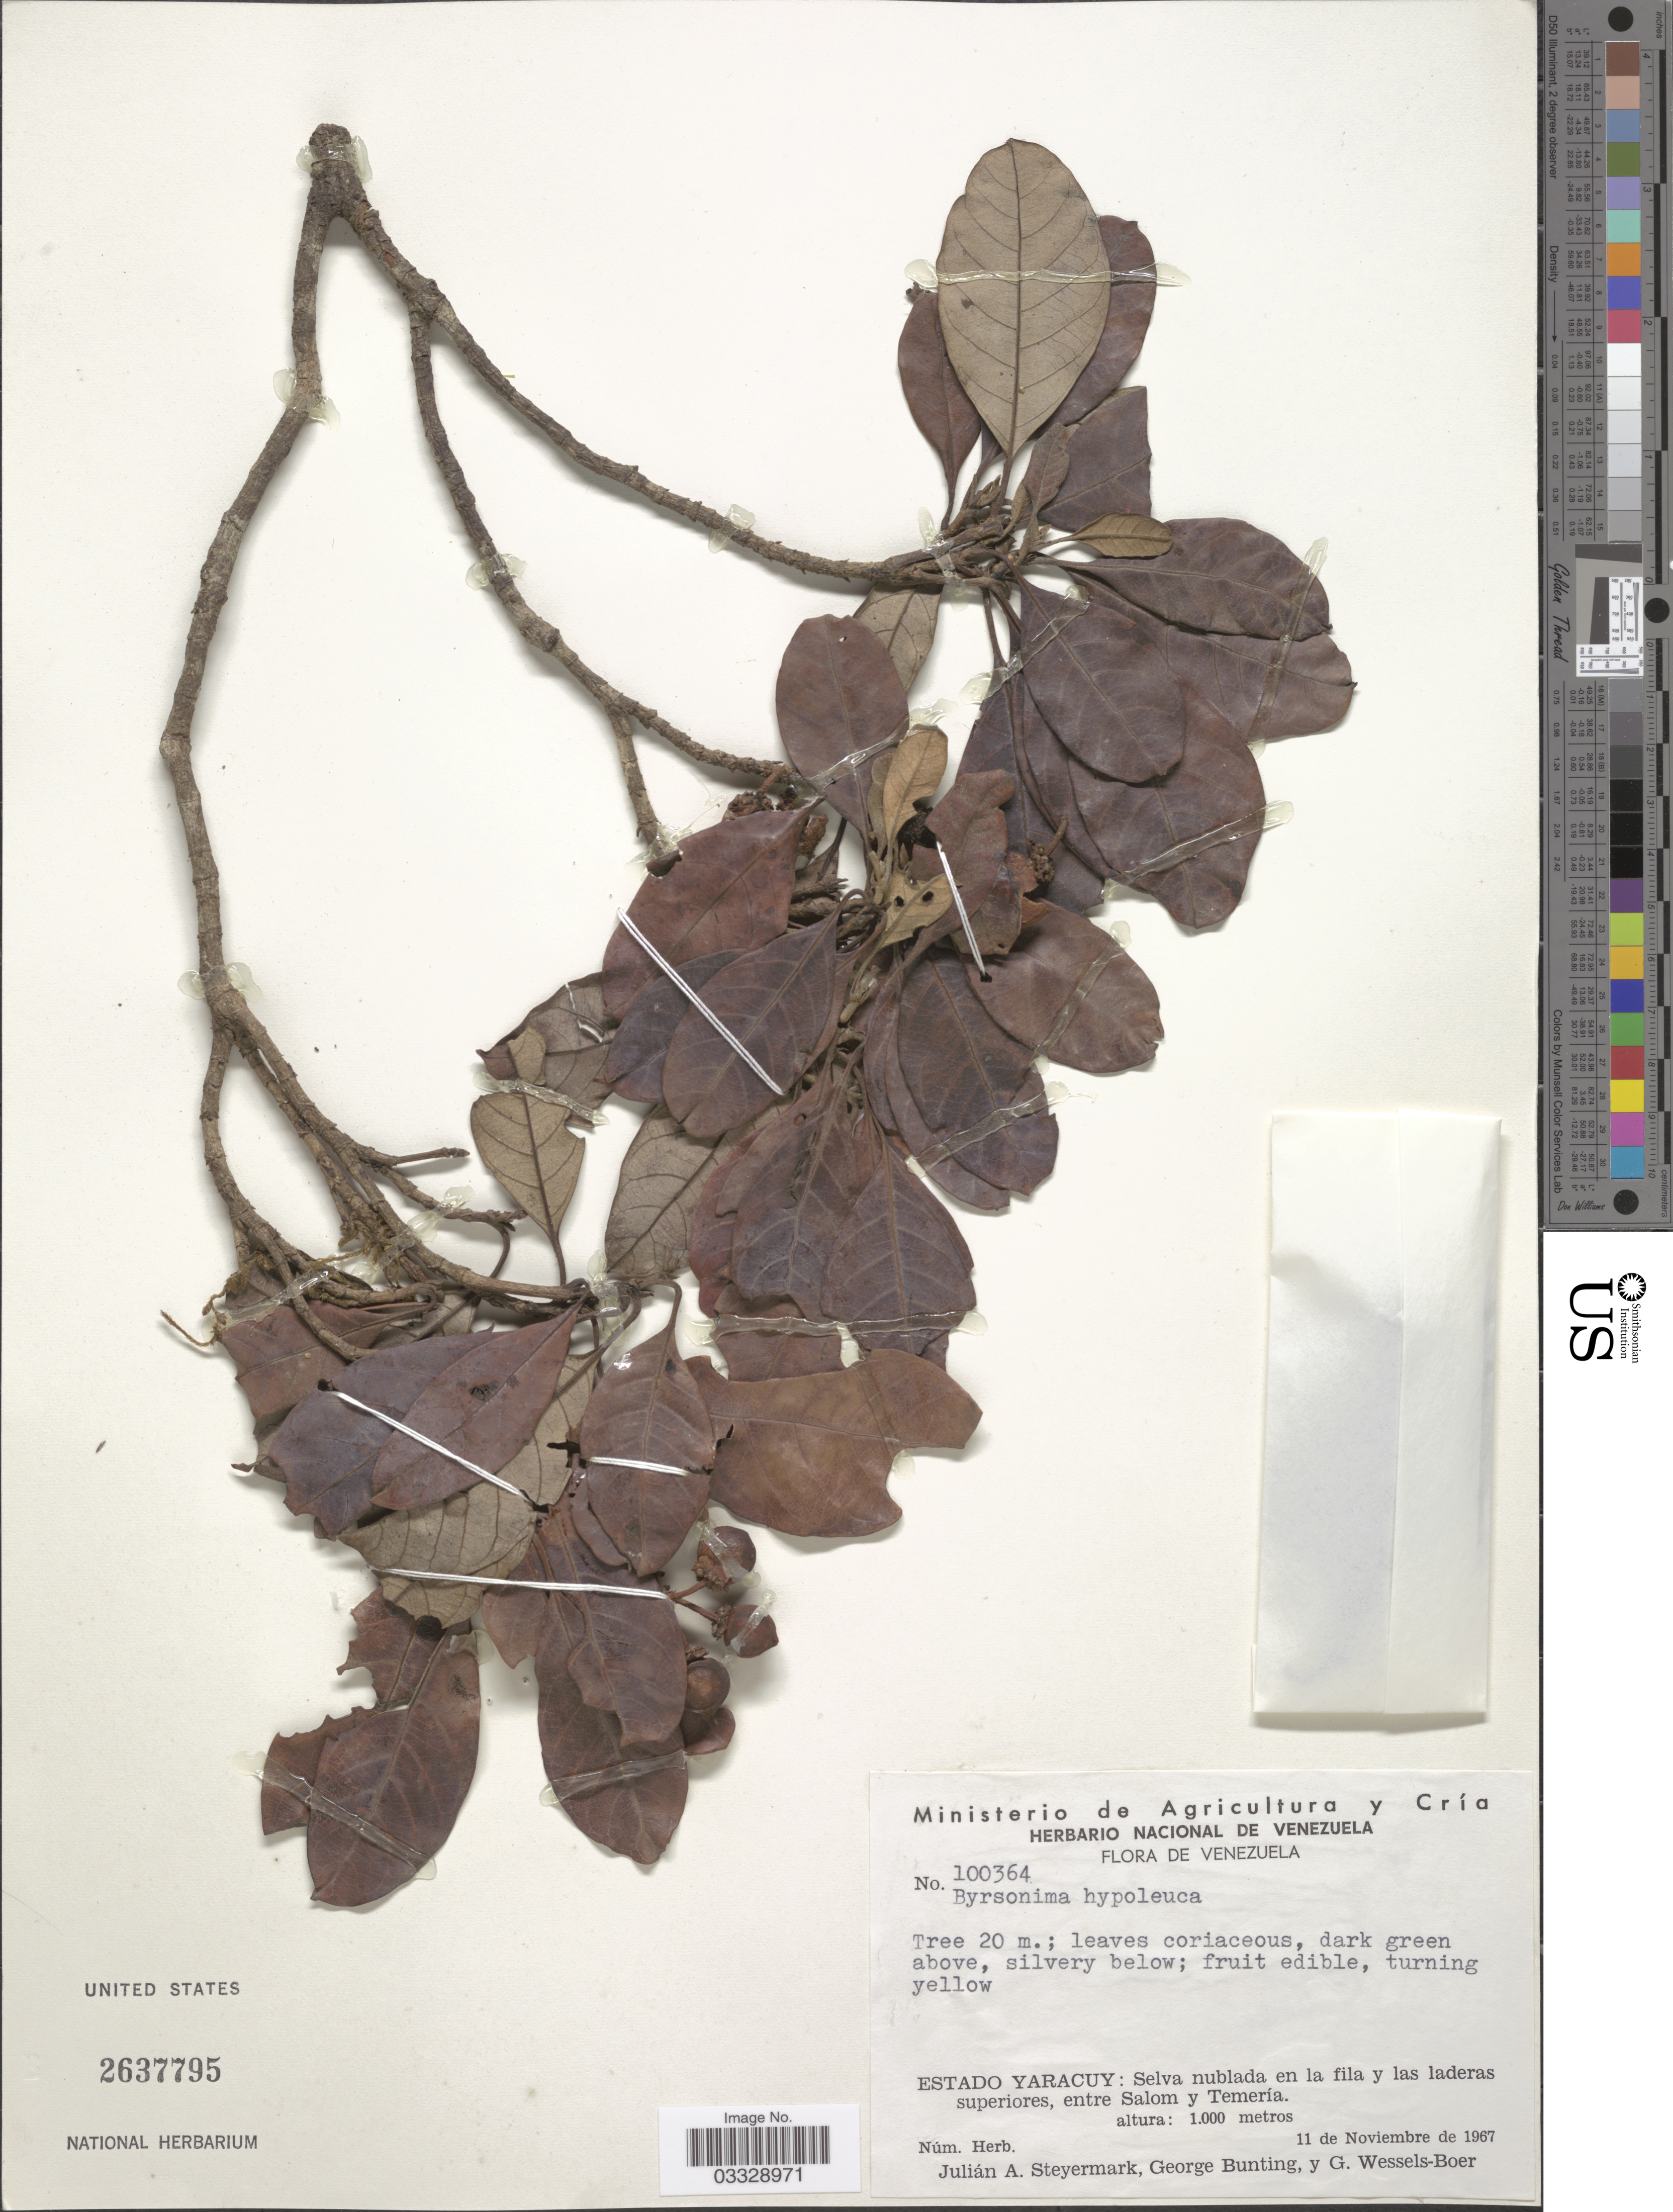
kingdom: Plantae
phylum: Tracheophyta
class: Magnoliopsida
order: Malpighiales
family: Malpighiaceae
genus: Byrsonima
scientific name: Byrsonima hypoleuca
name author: Turcz.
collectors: J. Steyermark, G. S. Bunting & G. Wessels Boer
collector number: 100364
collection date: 1967-11-11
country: Venezuela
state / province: Yaracuy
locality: Selva nublada en la fila y las laderas superiores, entre Salom y Temería.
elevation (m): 1000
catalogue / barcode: US 2637795